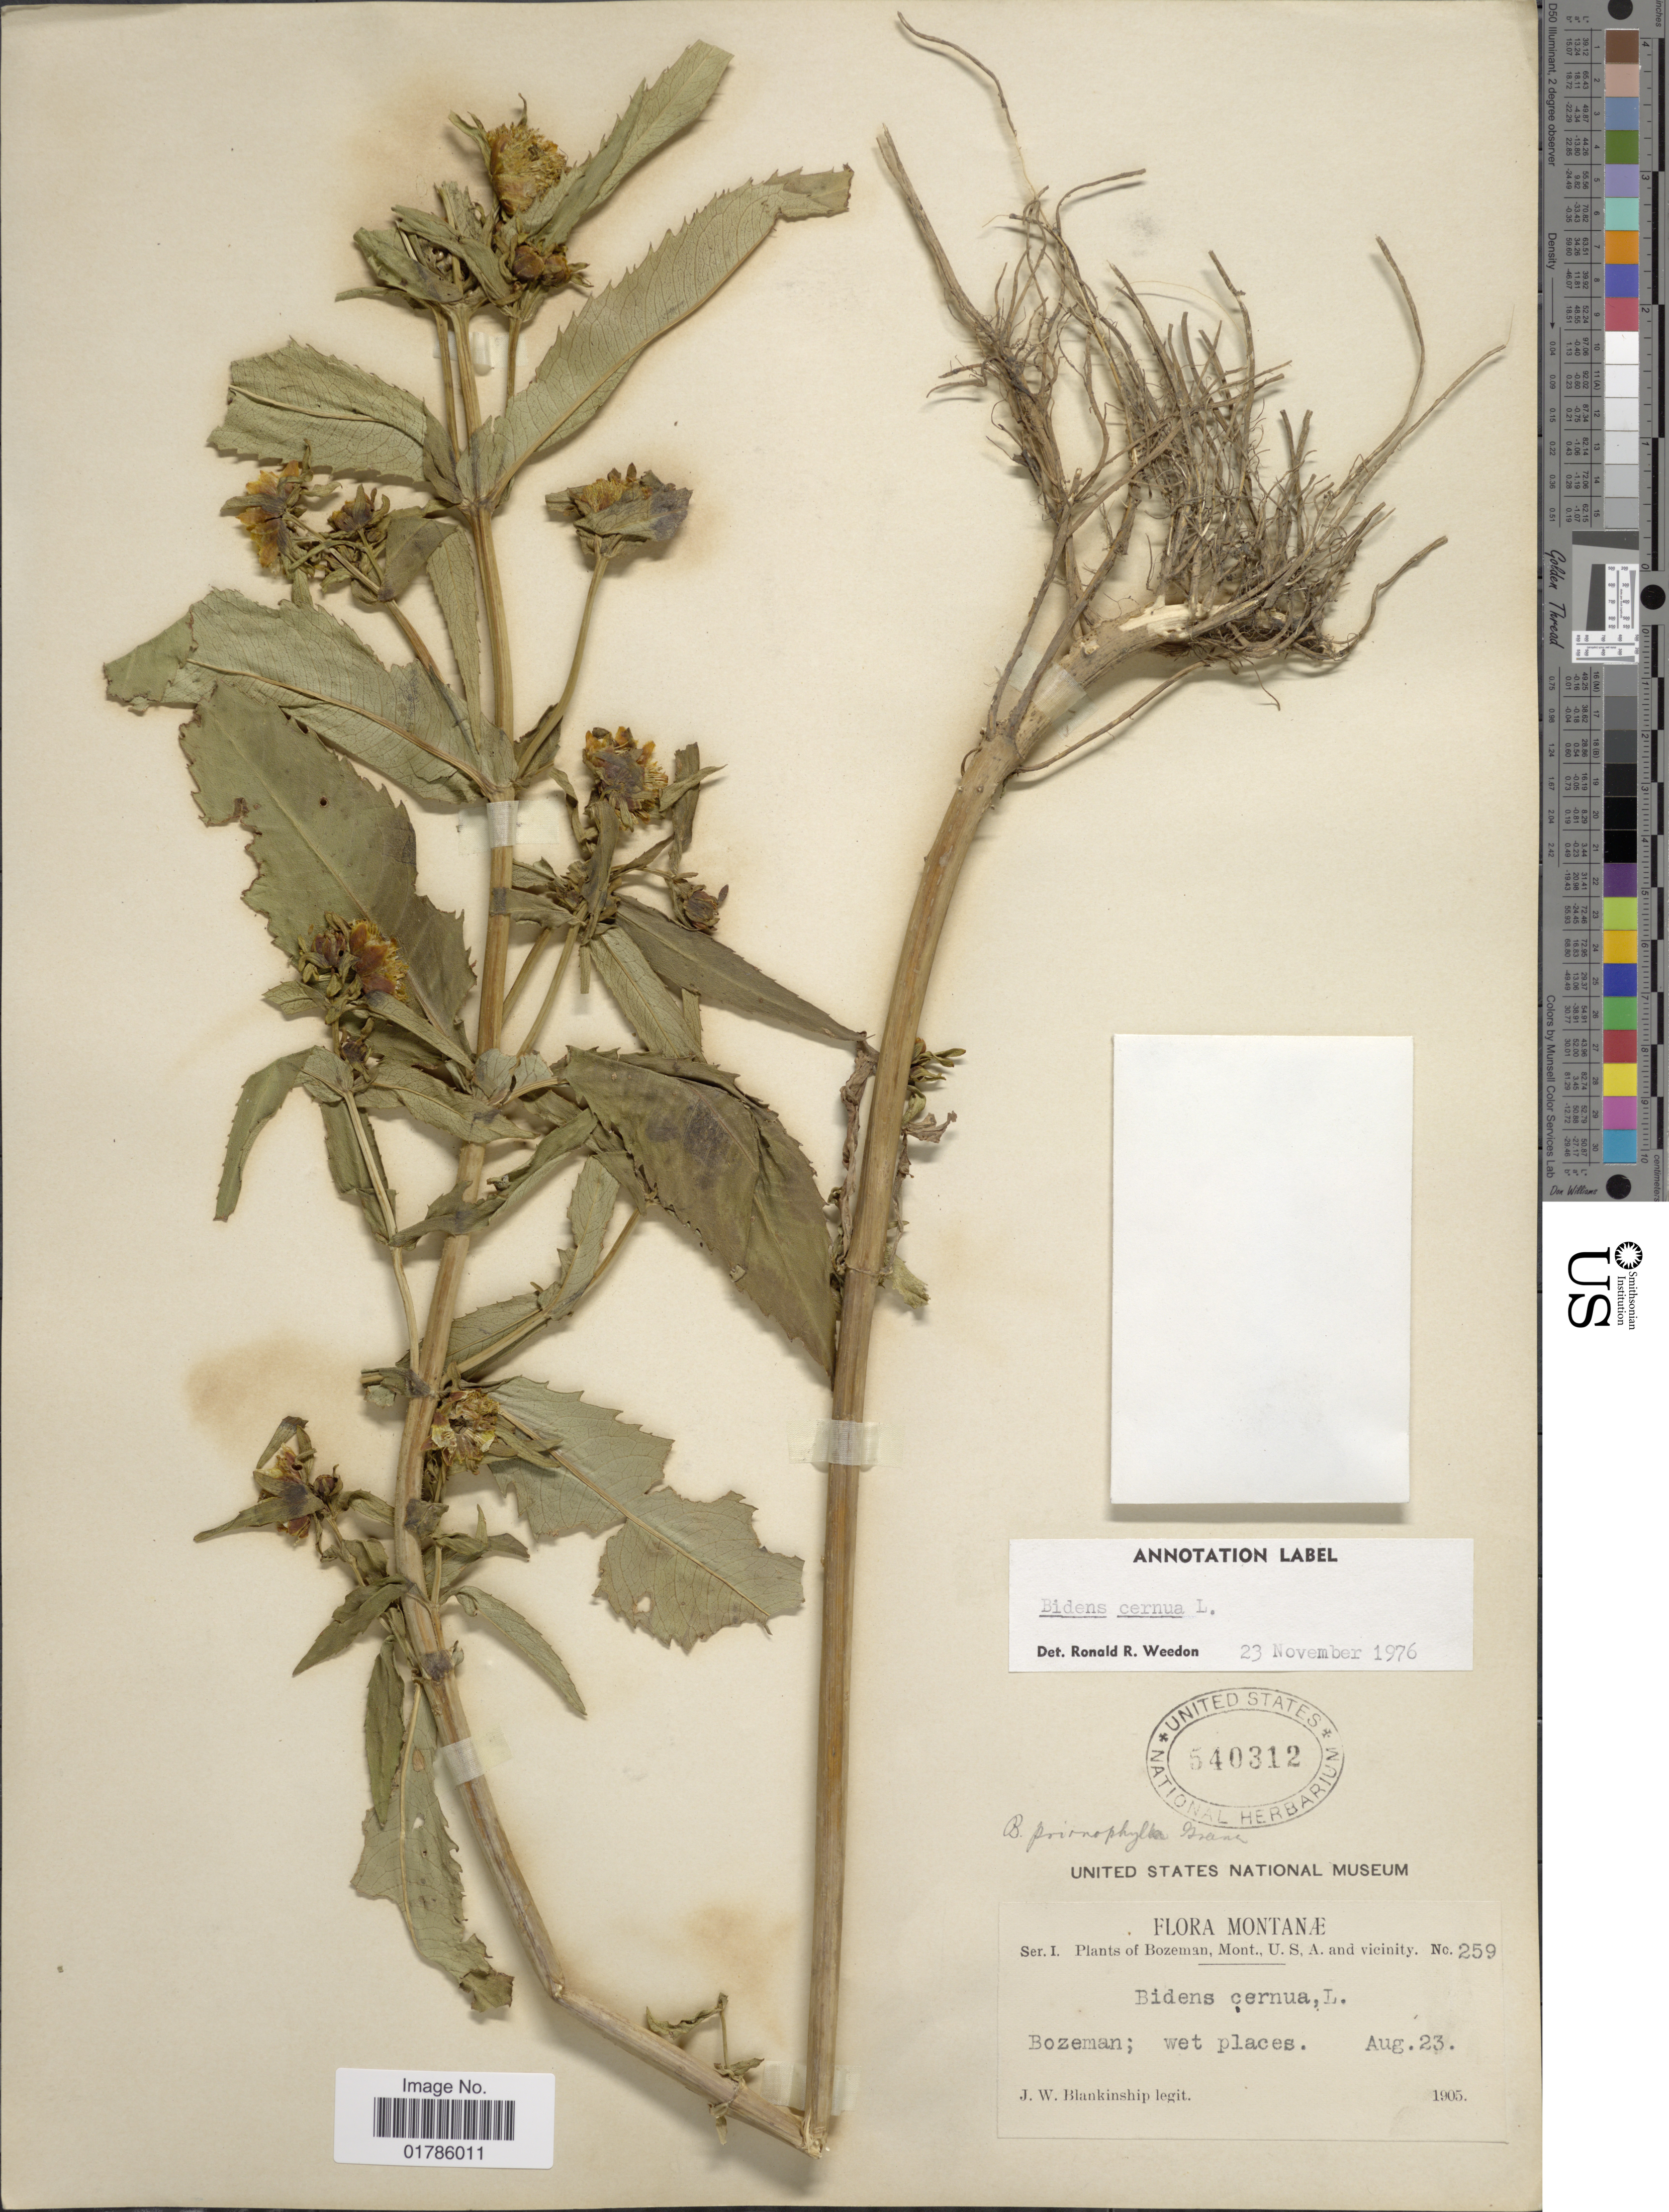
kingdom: Plantae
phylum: Tracheophyta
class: Magnoliopsida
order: Asterales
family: Asteraceae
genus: Bidens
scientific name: Bidens cernua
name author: L.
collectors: J. W. Blankinship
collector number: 259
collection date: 1905-08-23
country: United States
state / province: Montana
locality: Montanae, Mont., U. S. A., and vicinity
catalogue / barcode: US 540312